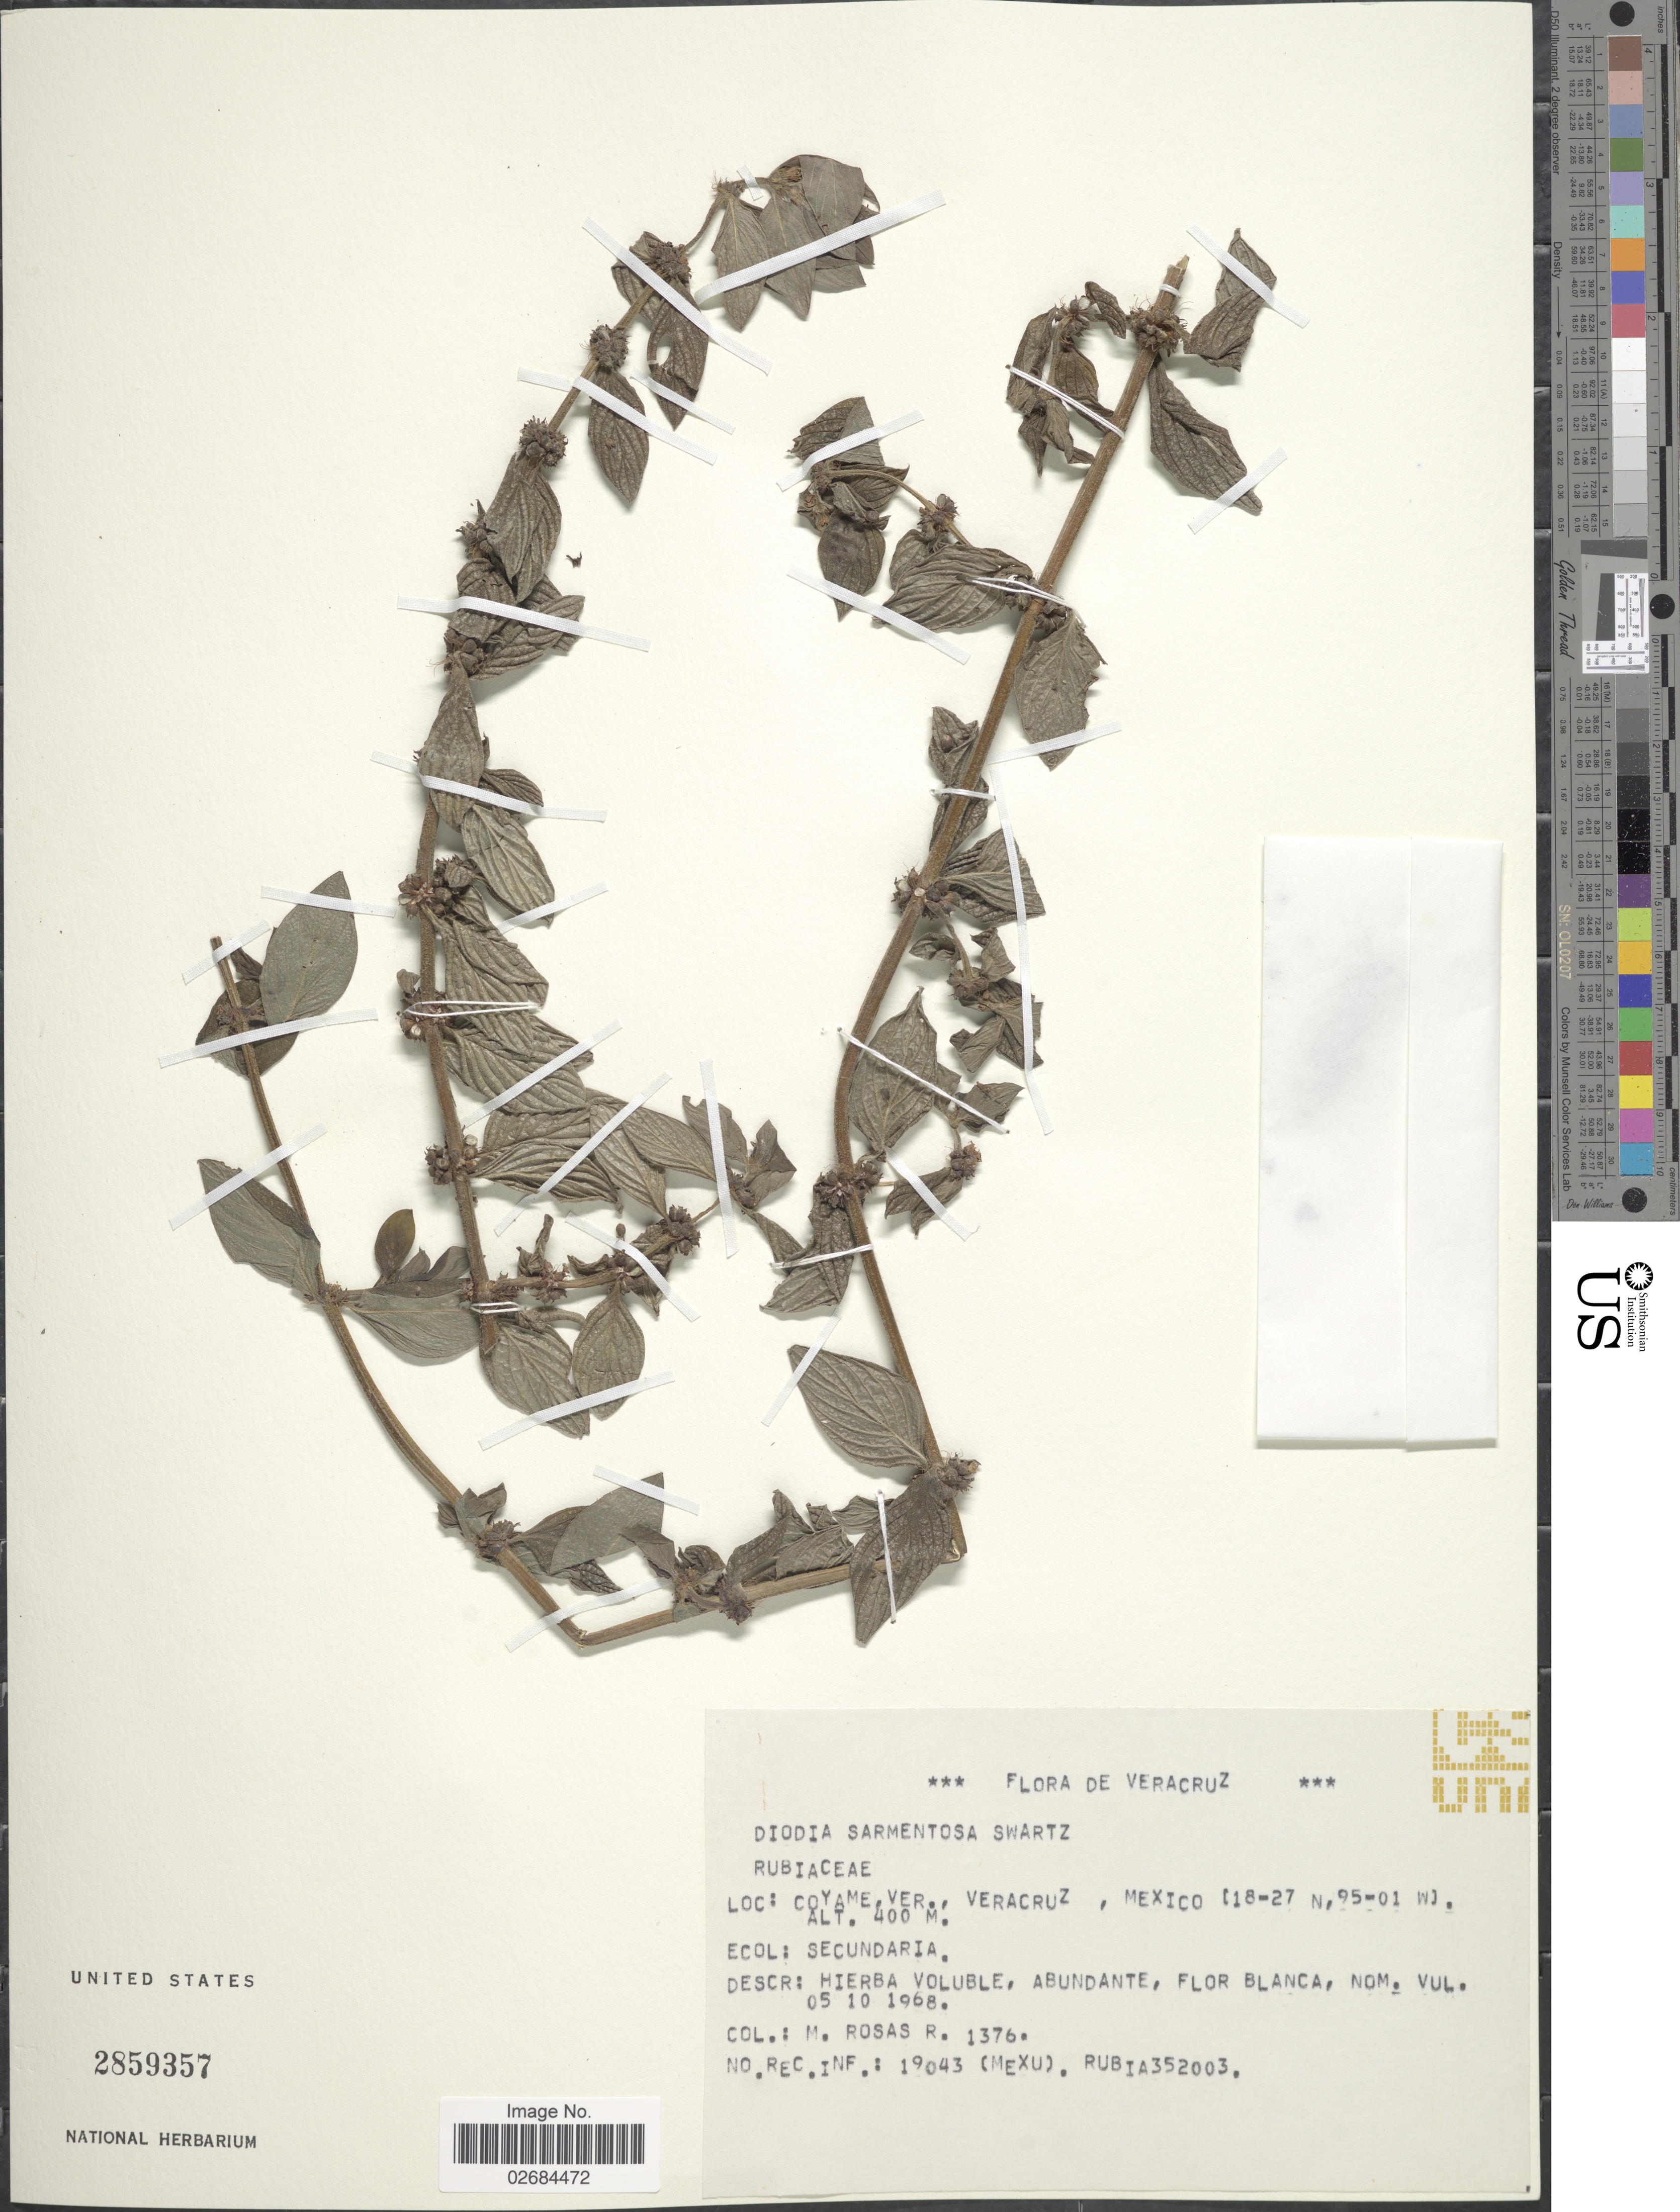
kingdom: Plantae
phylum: Tracheophyta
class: Magnoliopsida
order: Gentianales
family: Rubiaceae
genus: Diodia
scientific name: Diodia sarmentosa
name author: Sw.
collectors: M. Rosas R.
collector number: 1376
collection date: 1968-10-05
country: Mexico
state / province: Veracruz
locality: Coyame, Ver., Veracruz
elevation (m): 400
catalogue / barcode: US 2859357